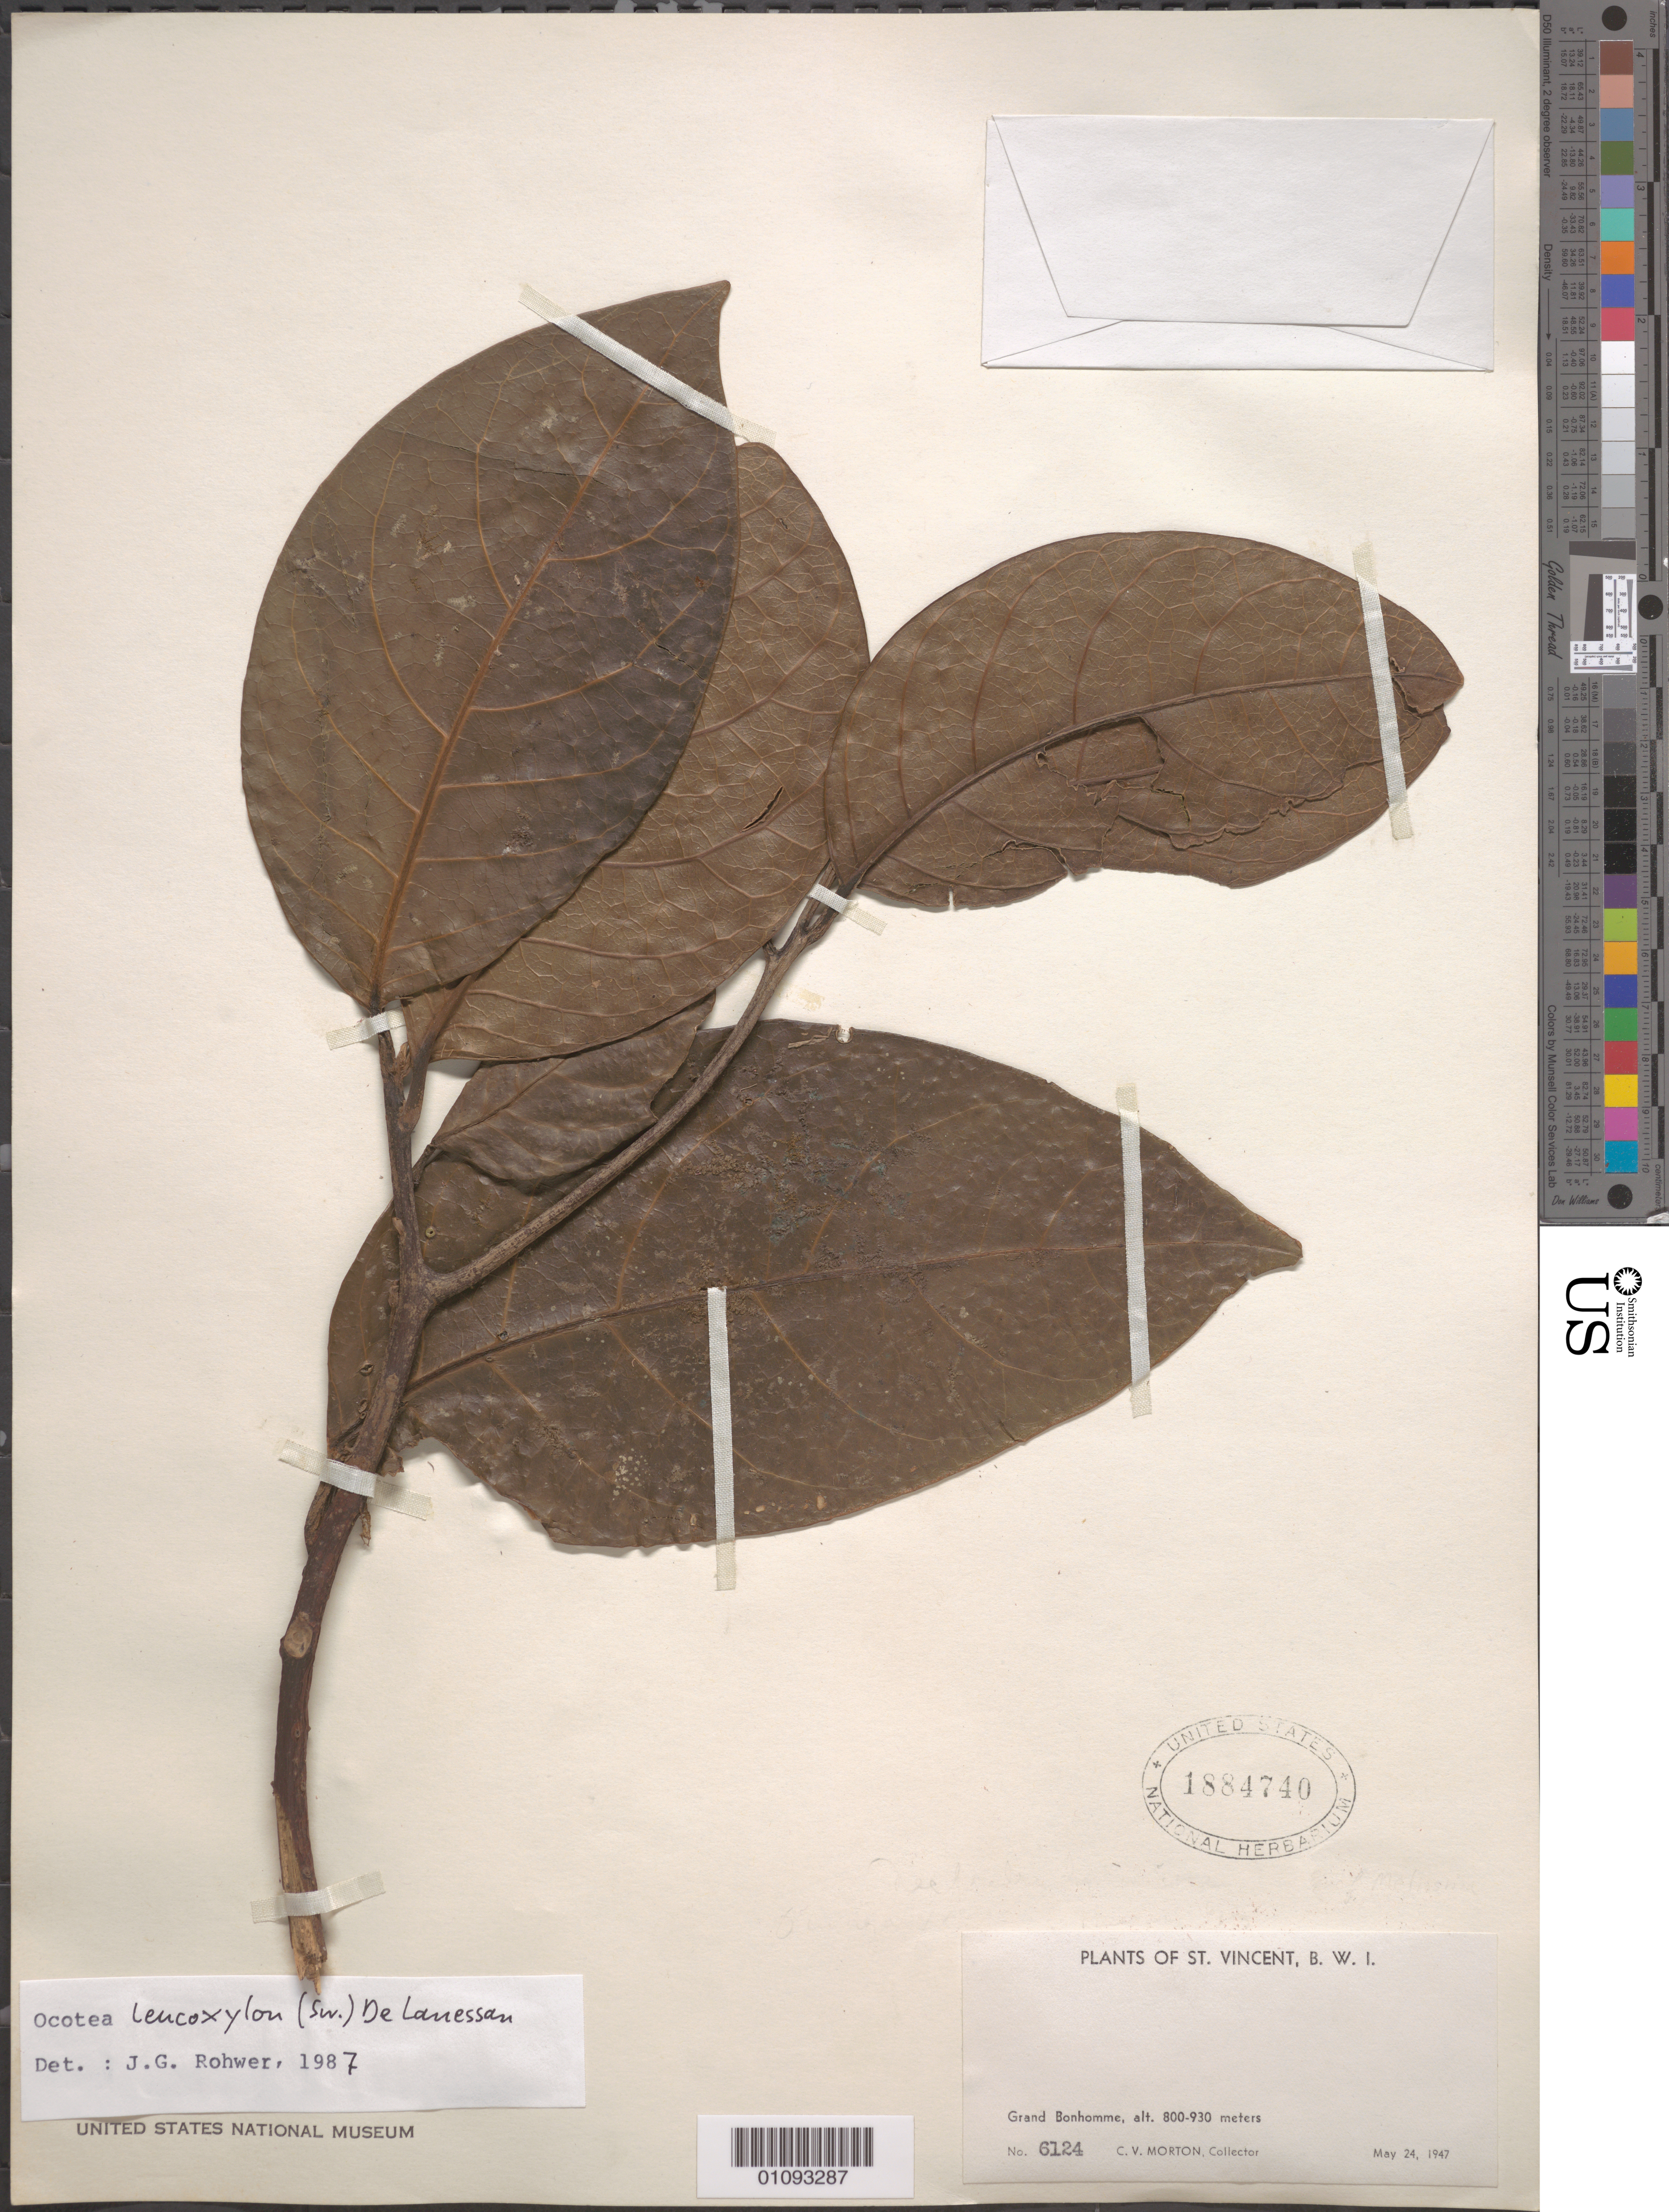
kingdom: Plantae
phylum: Tracheophyta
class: Magnoliopsida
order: Laurales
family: Lauraceae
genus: Ocotea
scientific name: Ocotea leucoxylon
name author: (Sw.) Laness.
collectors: C. V. Morton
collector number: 6124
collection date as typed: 24 May 1947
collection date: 1947-05-24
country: St. Vincent - Grenadines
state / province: Saint Patrick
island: St. Vincent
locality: Grand bonhomme.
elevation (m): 800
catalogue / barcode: US 1884740